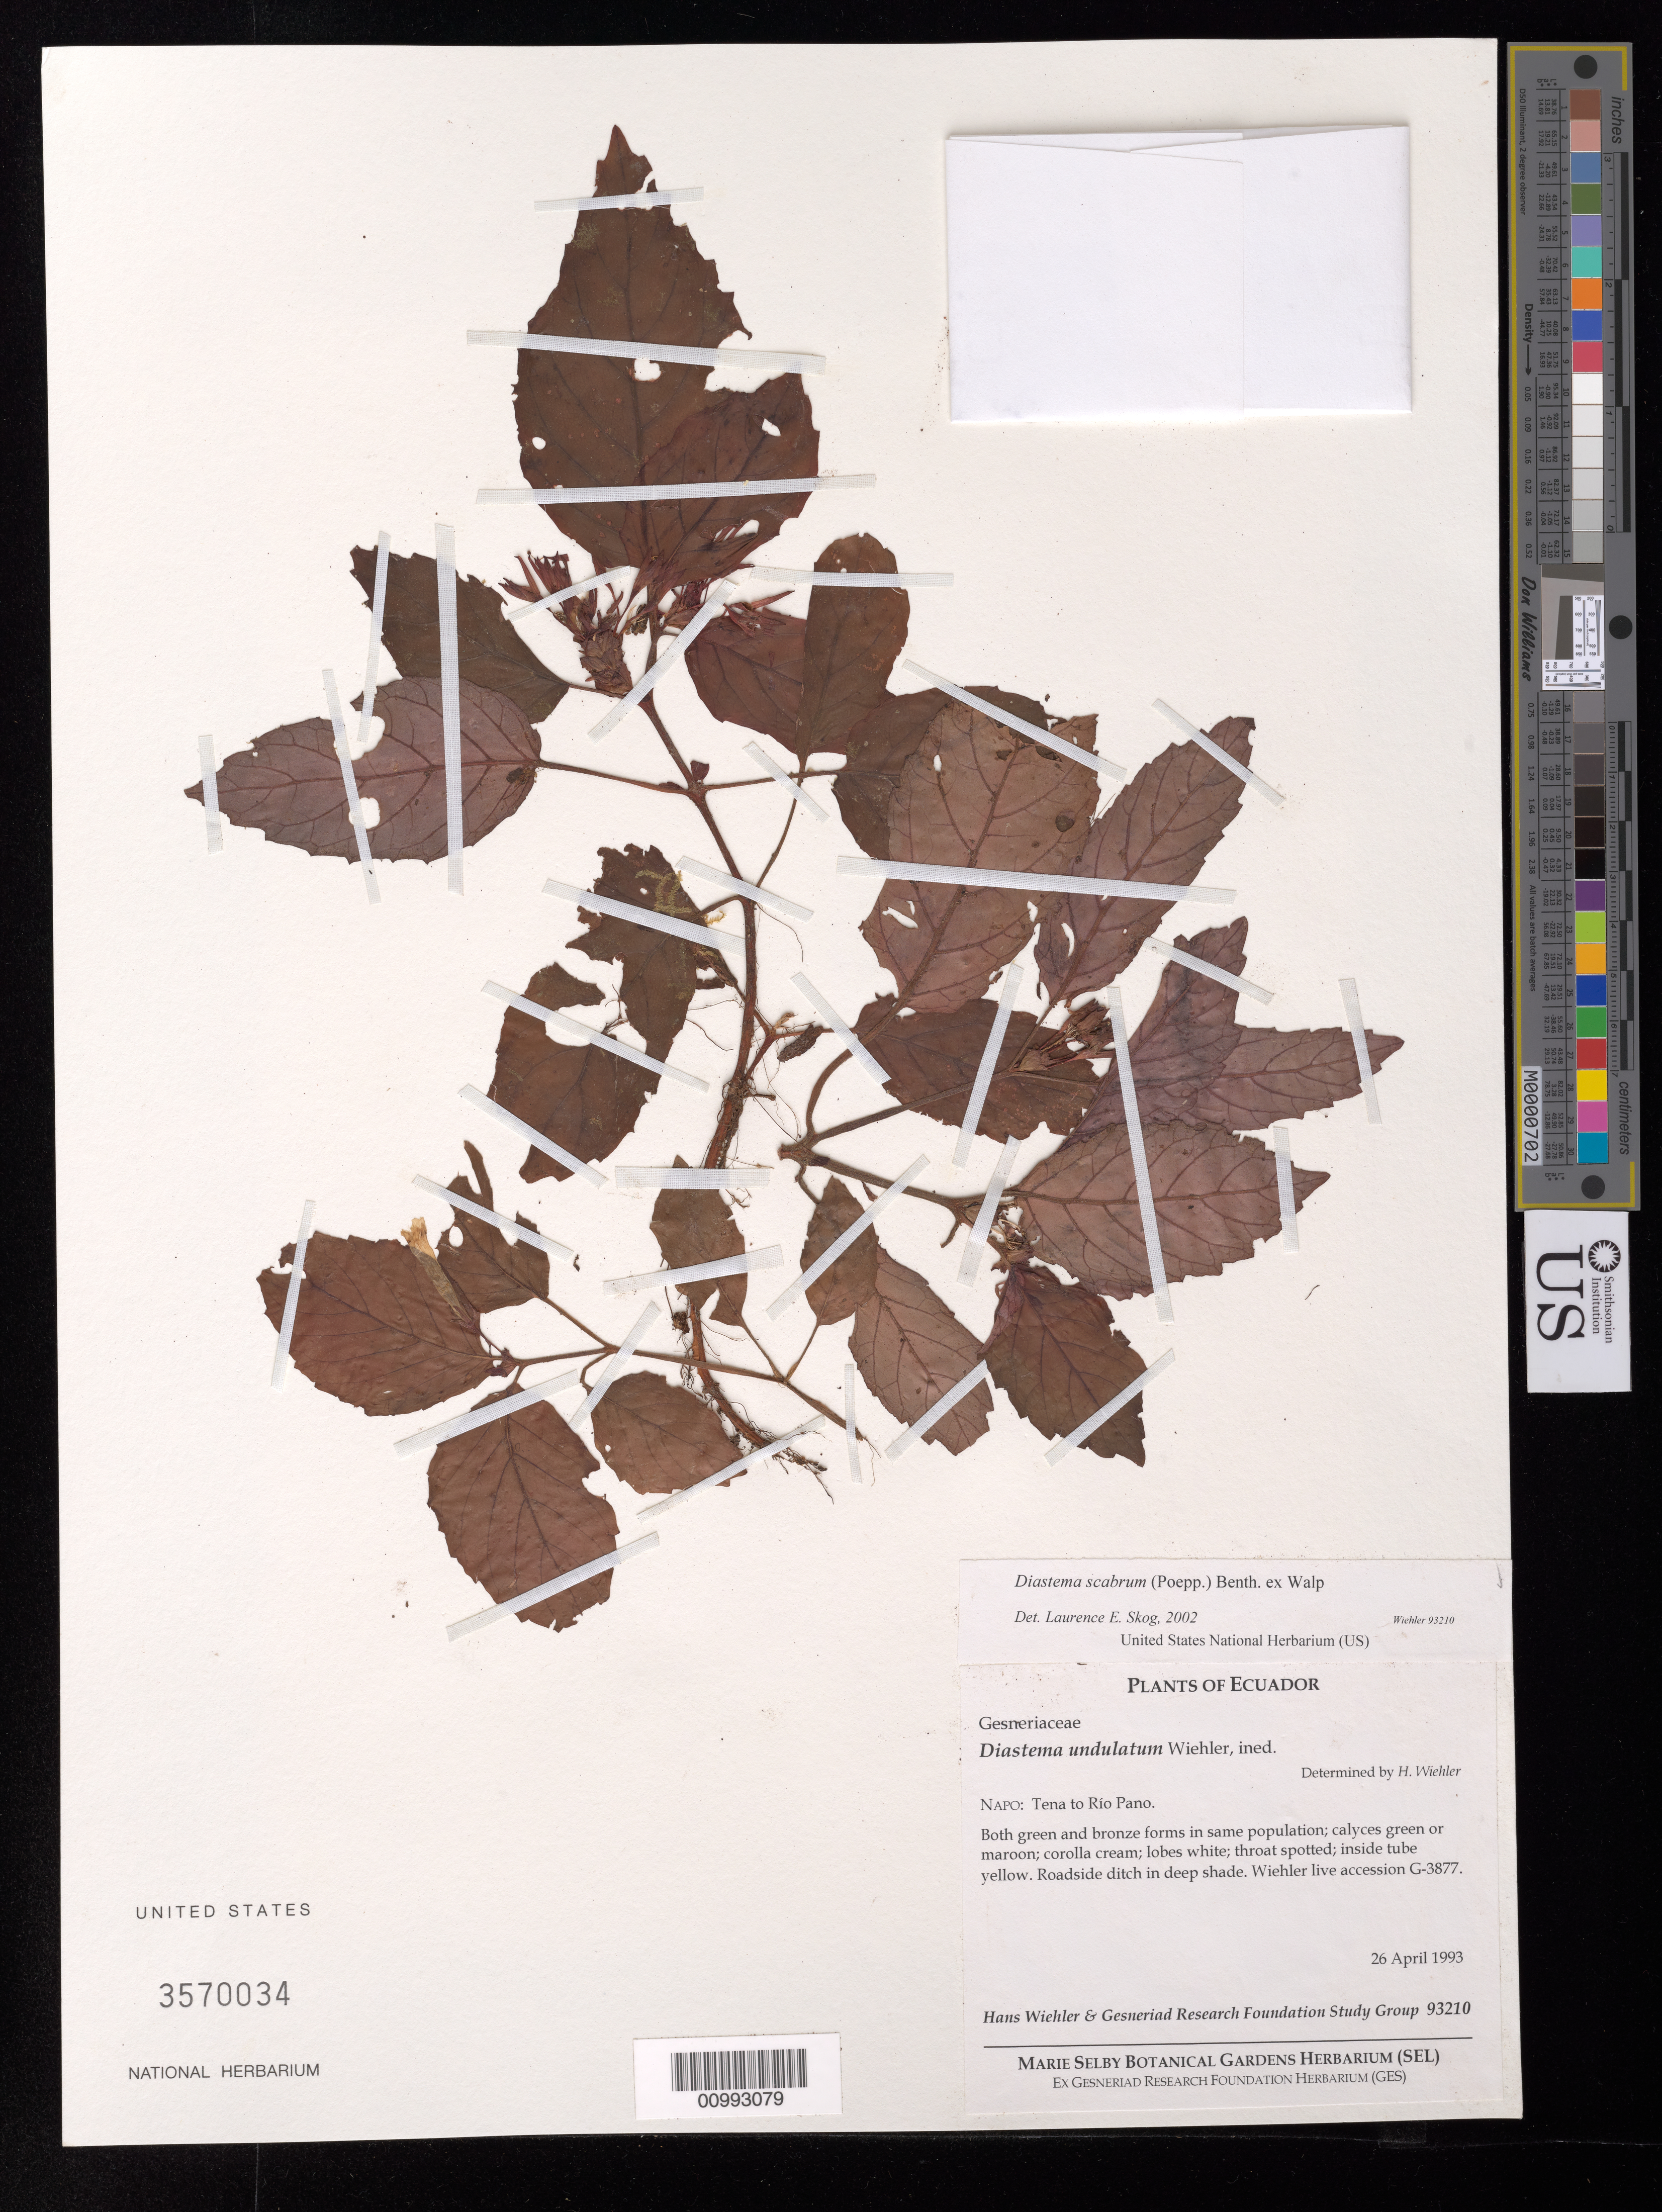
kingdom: Plantae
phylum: Tracheophyta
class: Magnoliopsida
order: Lamiales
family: Gesneriaceae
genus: Diastema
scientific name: Diastema scabrum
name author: (Poepp.) Benth. ex Walp.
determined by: Skog, Laurence E.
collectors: H. J. Wiehler & Gesneriad Research Foundation Study Group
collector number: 93210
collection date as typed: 26 Apr 1993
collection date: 1993-04-26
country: Ecuador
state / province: Napo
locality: Napo: Tena to Río Pano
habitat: Roadside ditch in deep shade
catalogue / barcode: US 3570034